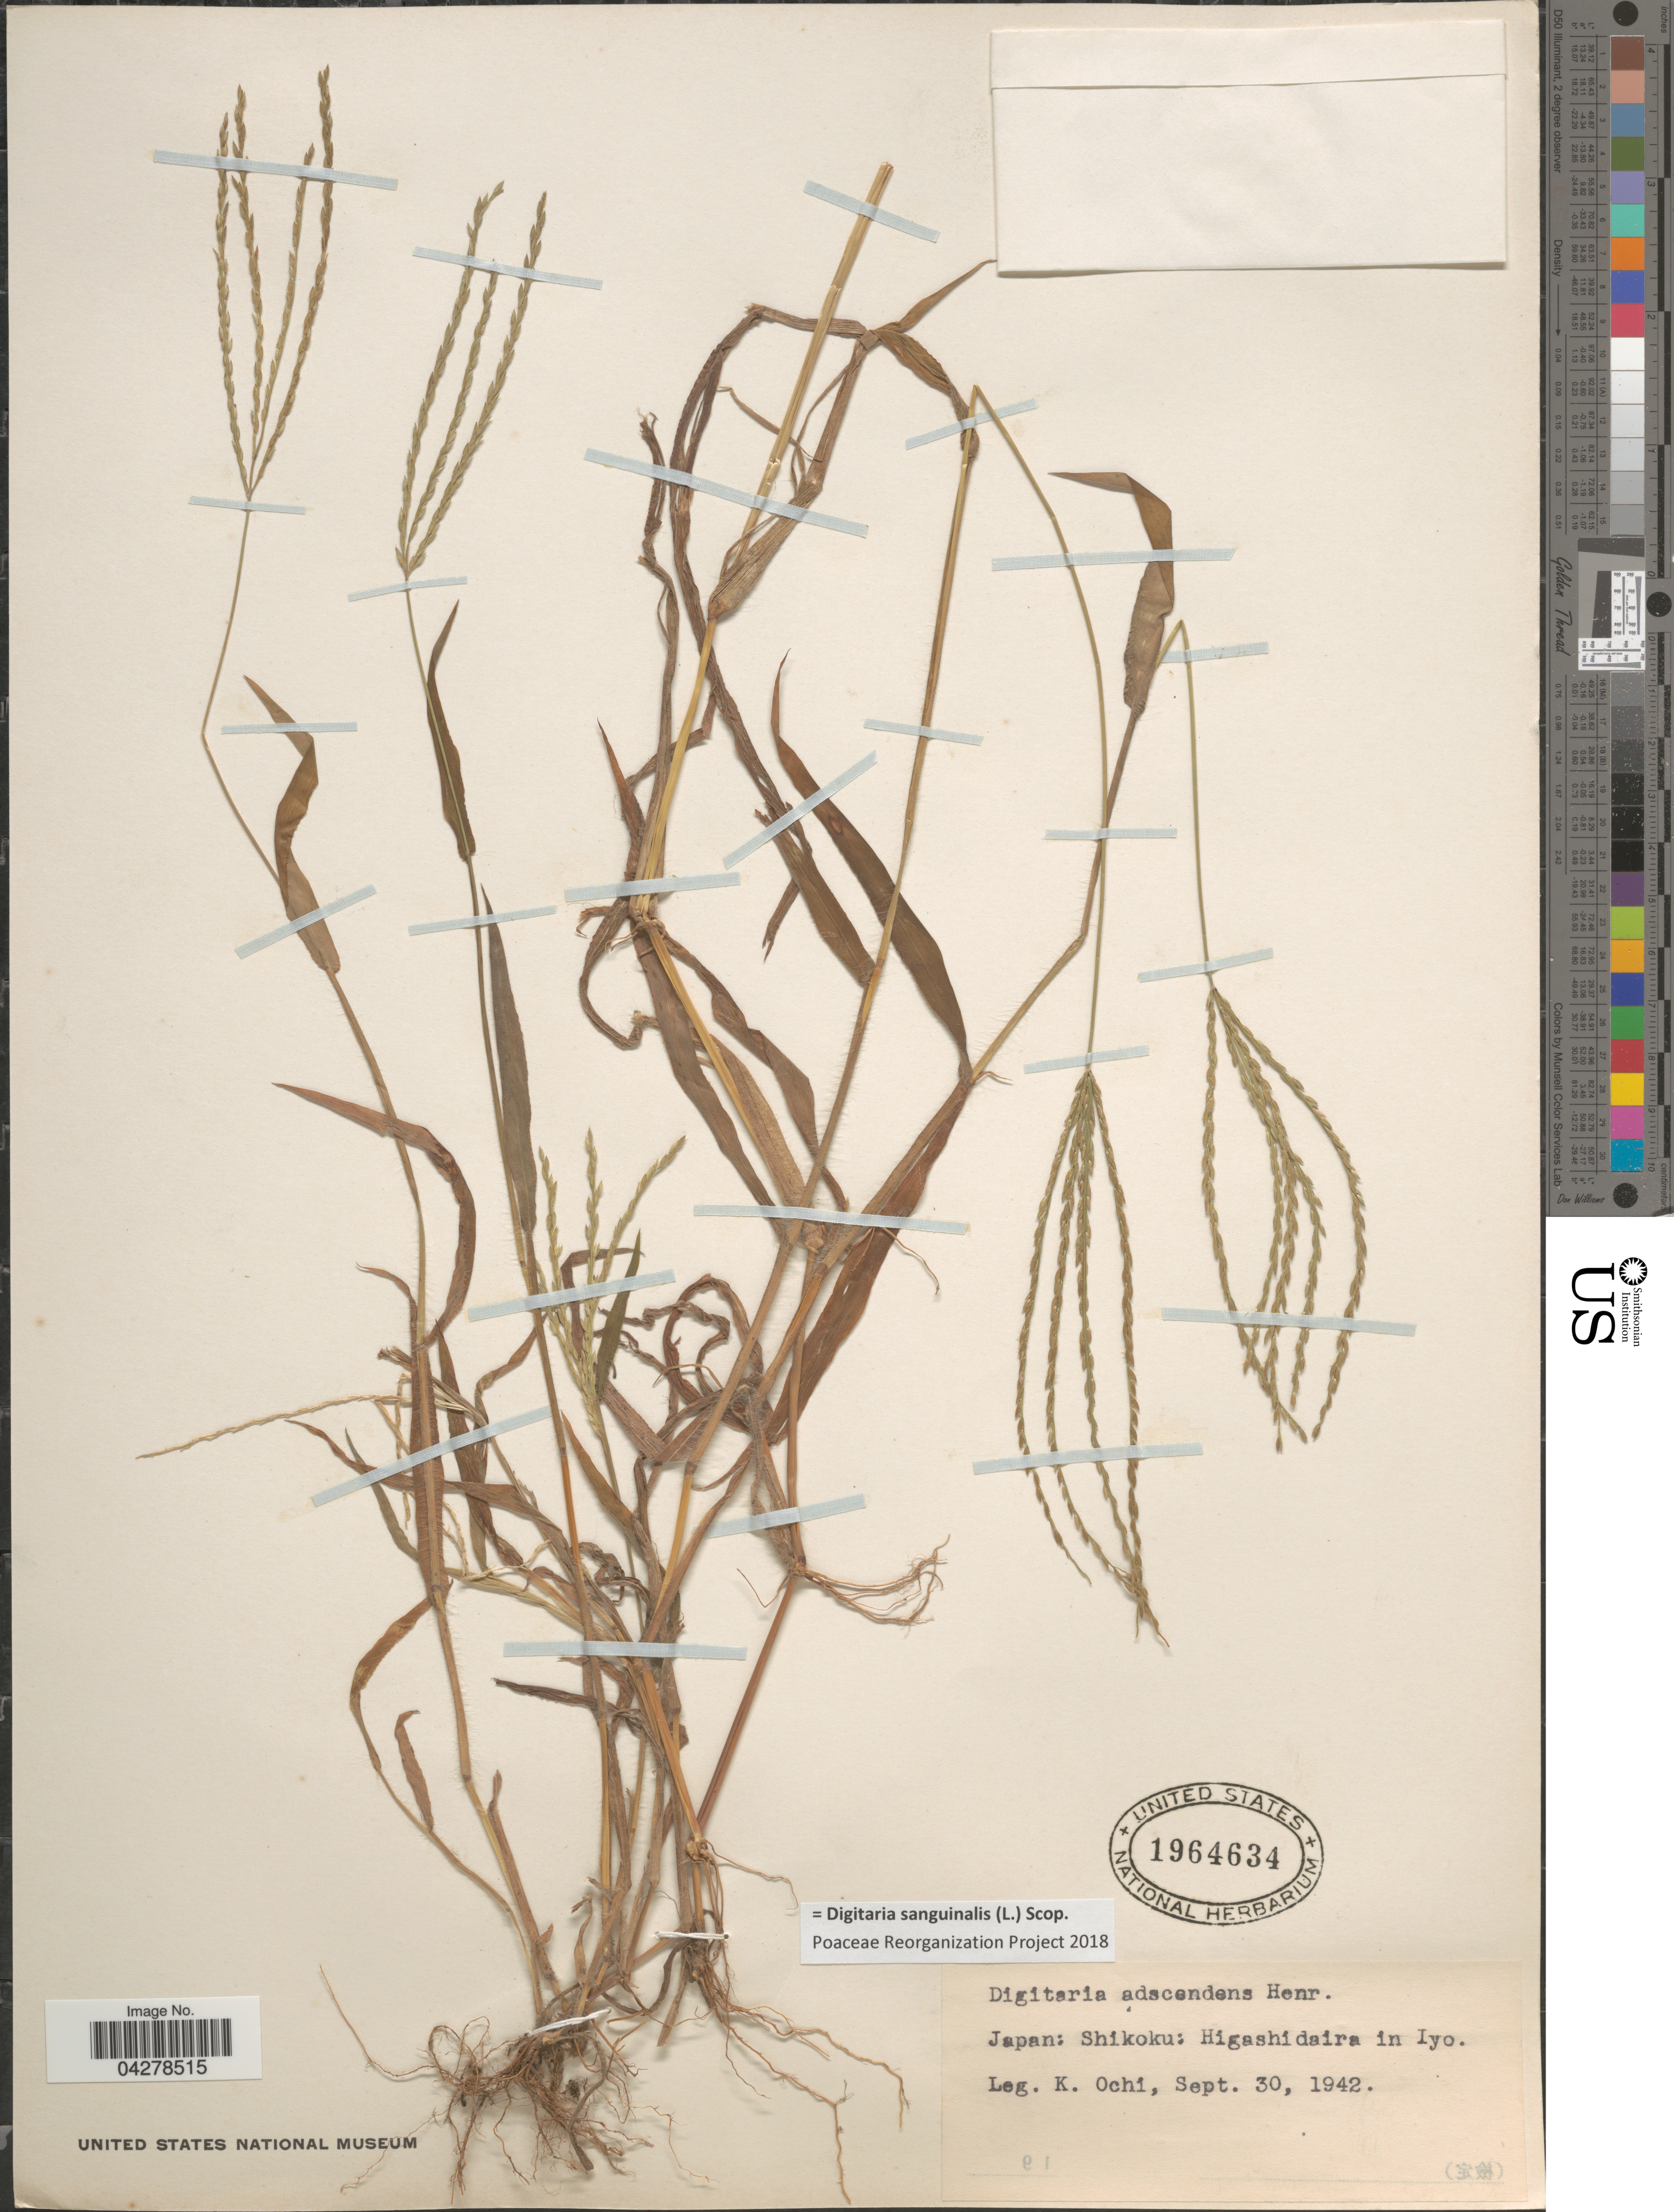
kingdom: Plantae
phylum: Tracheophyta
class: Liliopsida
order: Poales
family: Poaceae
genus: Digitaria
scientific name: Digitaria sanguinalis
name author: (L.) Scop.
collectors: K. Ochi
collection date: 1942-09-30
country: Japan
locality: Shikoku: Higashidaira in Iyo.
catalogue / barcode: US 1964634